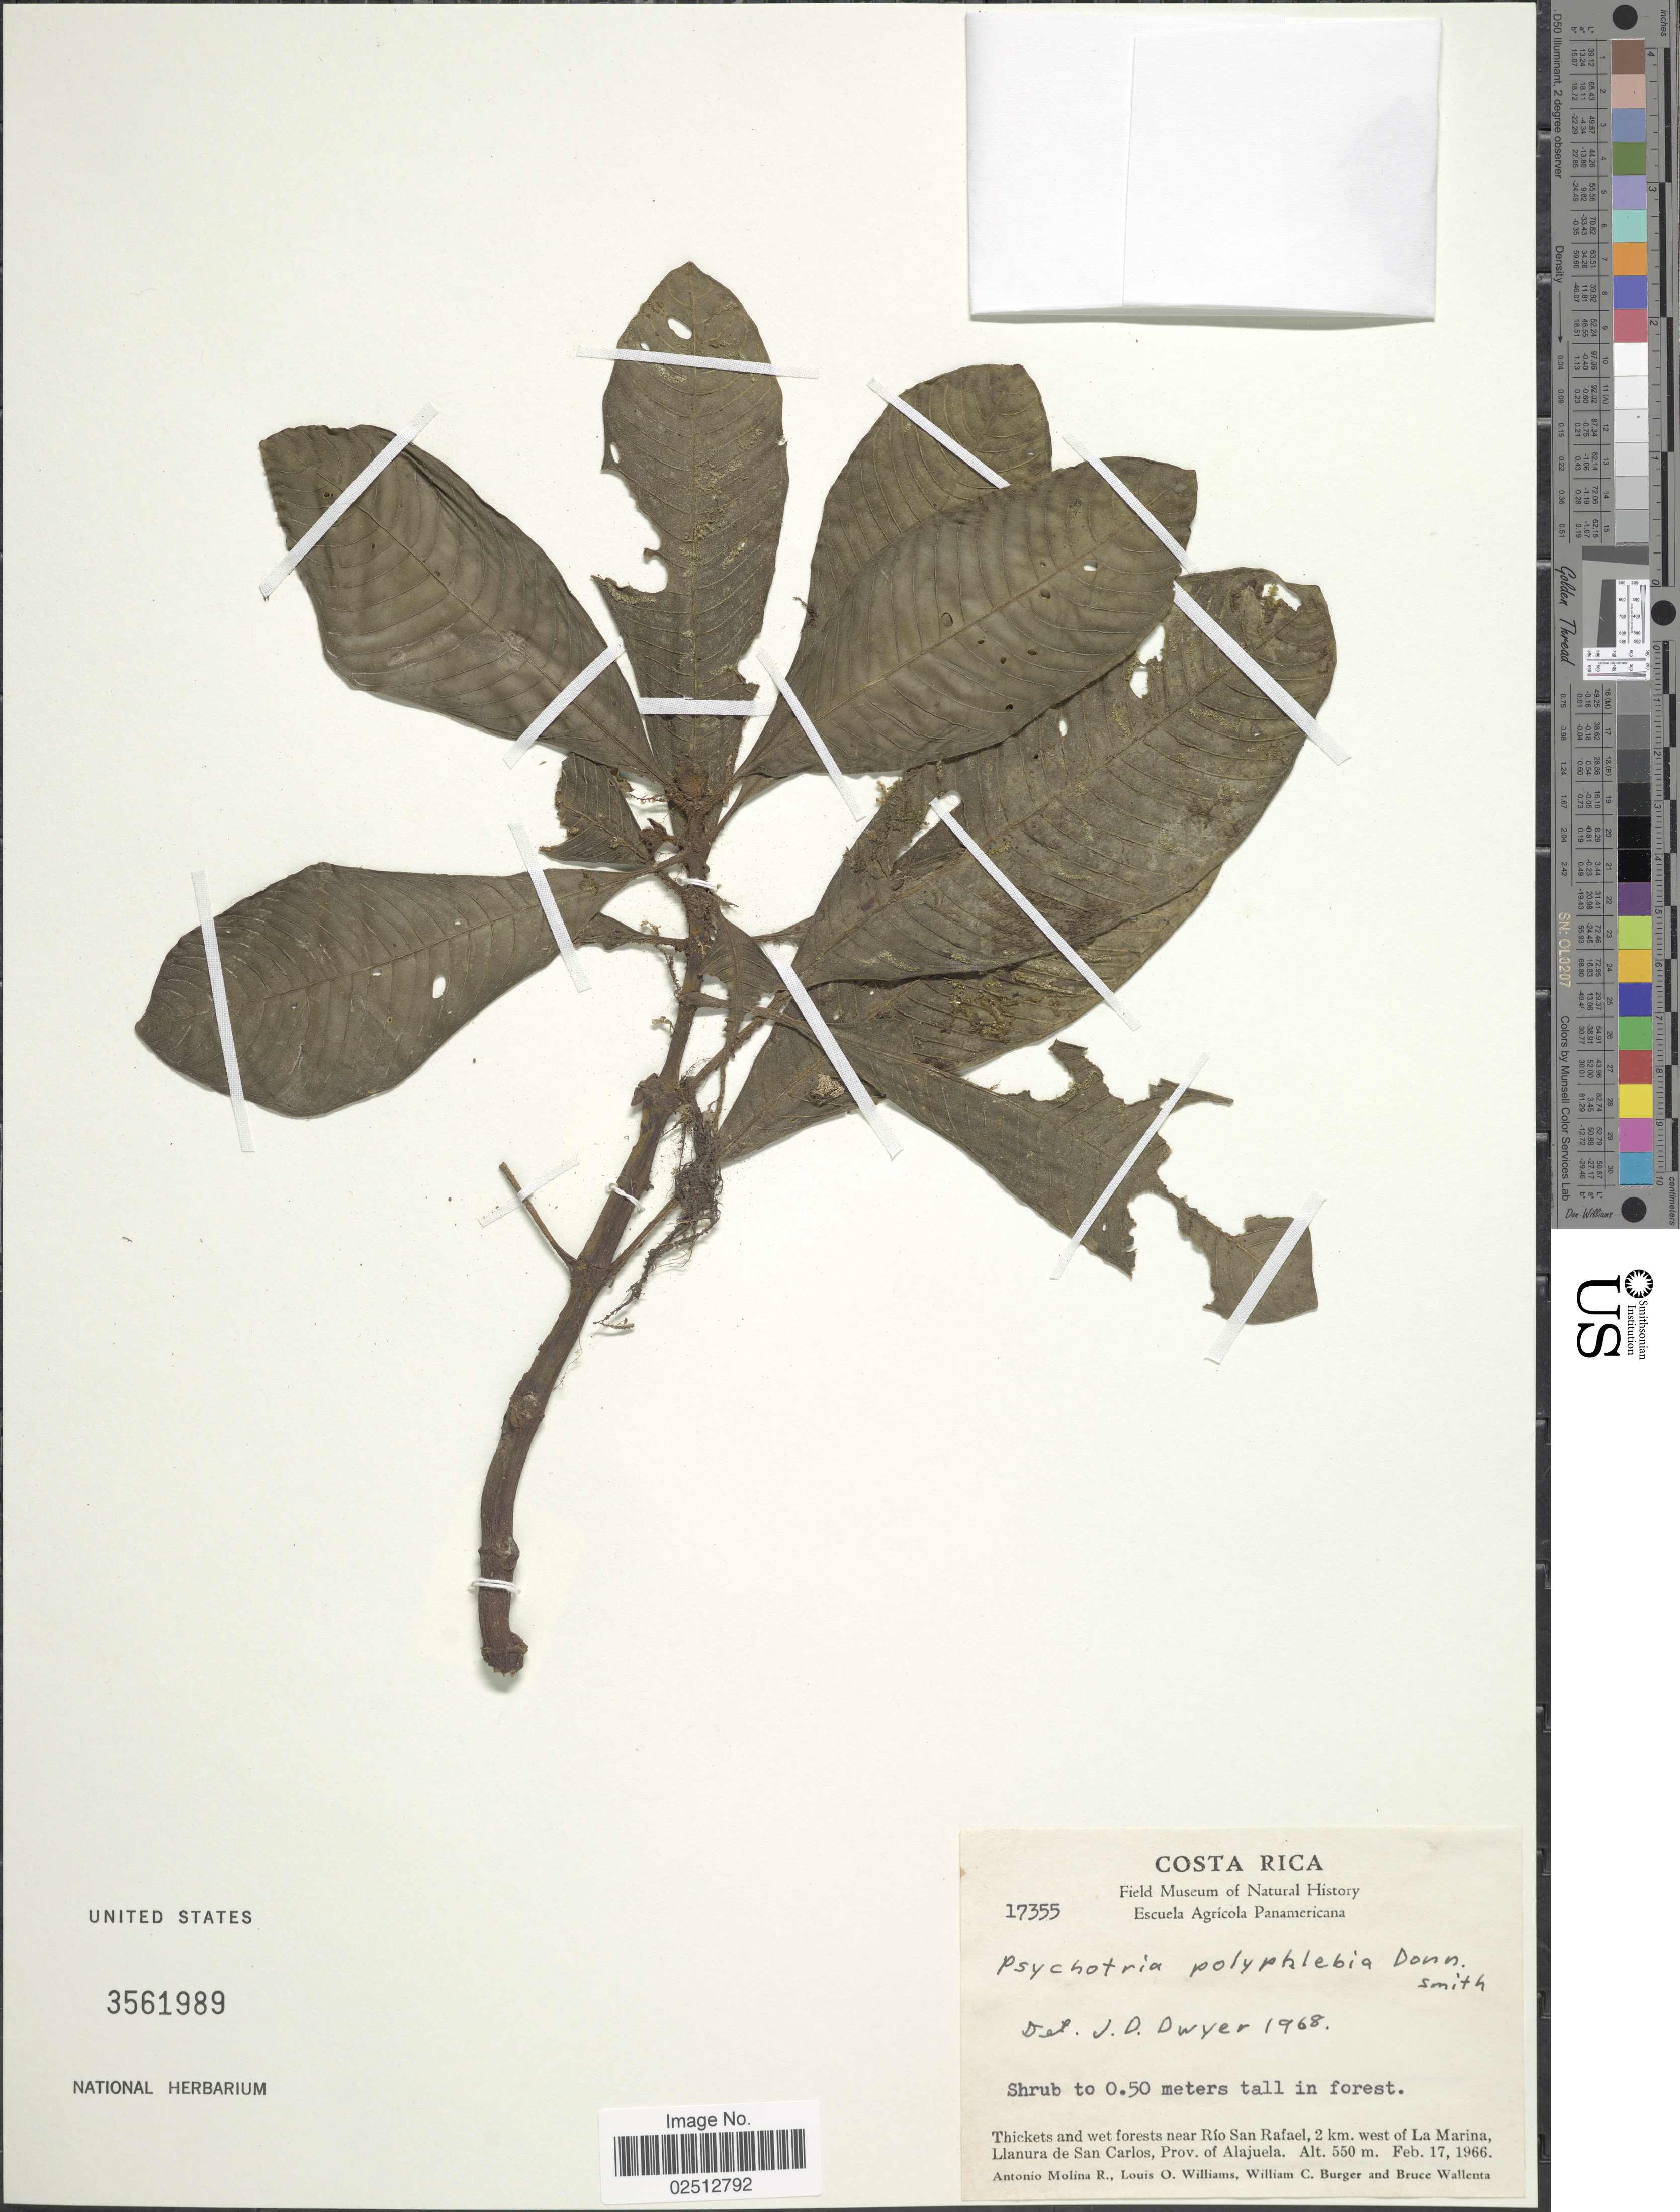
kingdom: Plantae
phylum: Tracheophyta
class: Magnoliopsida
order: Gentianales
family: Rubiaceae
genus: Psychotria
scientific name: Psychotria polyphlebia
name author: Donn. Sm.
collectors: A. Molina R., L. O. Williams, W. Burger & B. Wallenta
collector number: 17355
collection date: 1966-02-17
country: Costa Rica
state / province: Alajuela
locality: Thickets and wet forests near Rio San Rafael, 2 km. west of La Marina, Llanura de San Carlos, Prov. of Alajuela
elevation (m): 550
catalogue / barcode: US 3561989